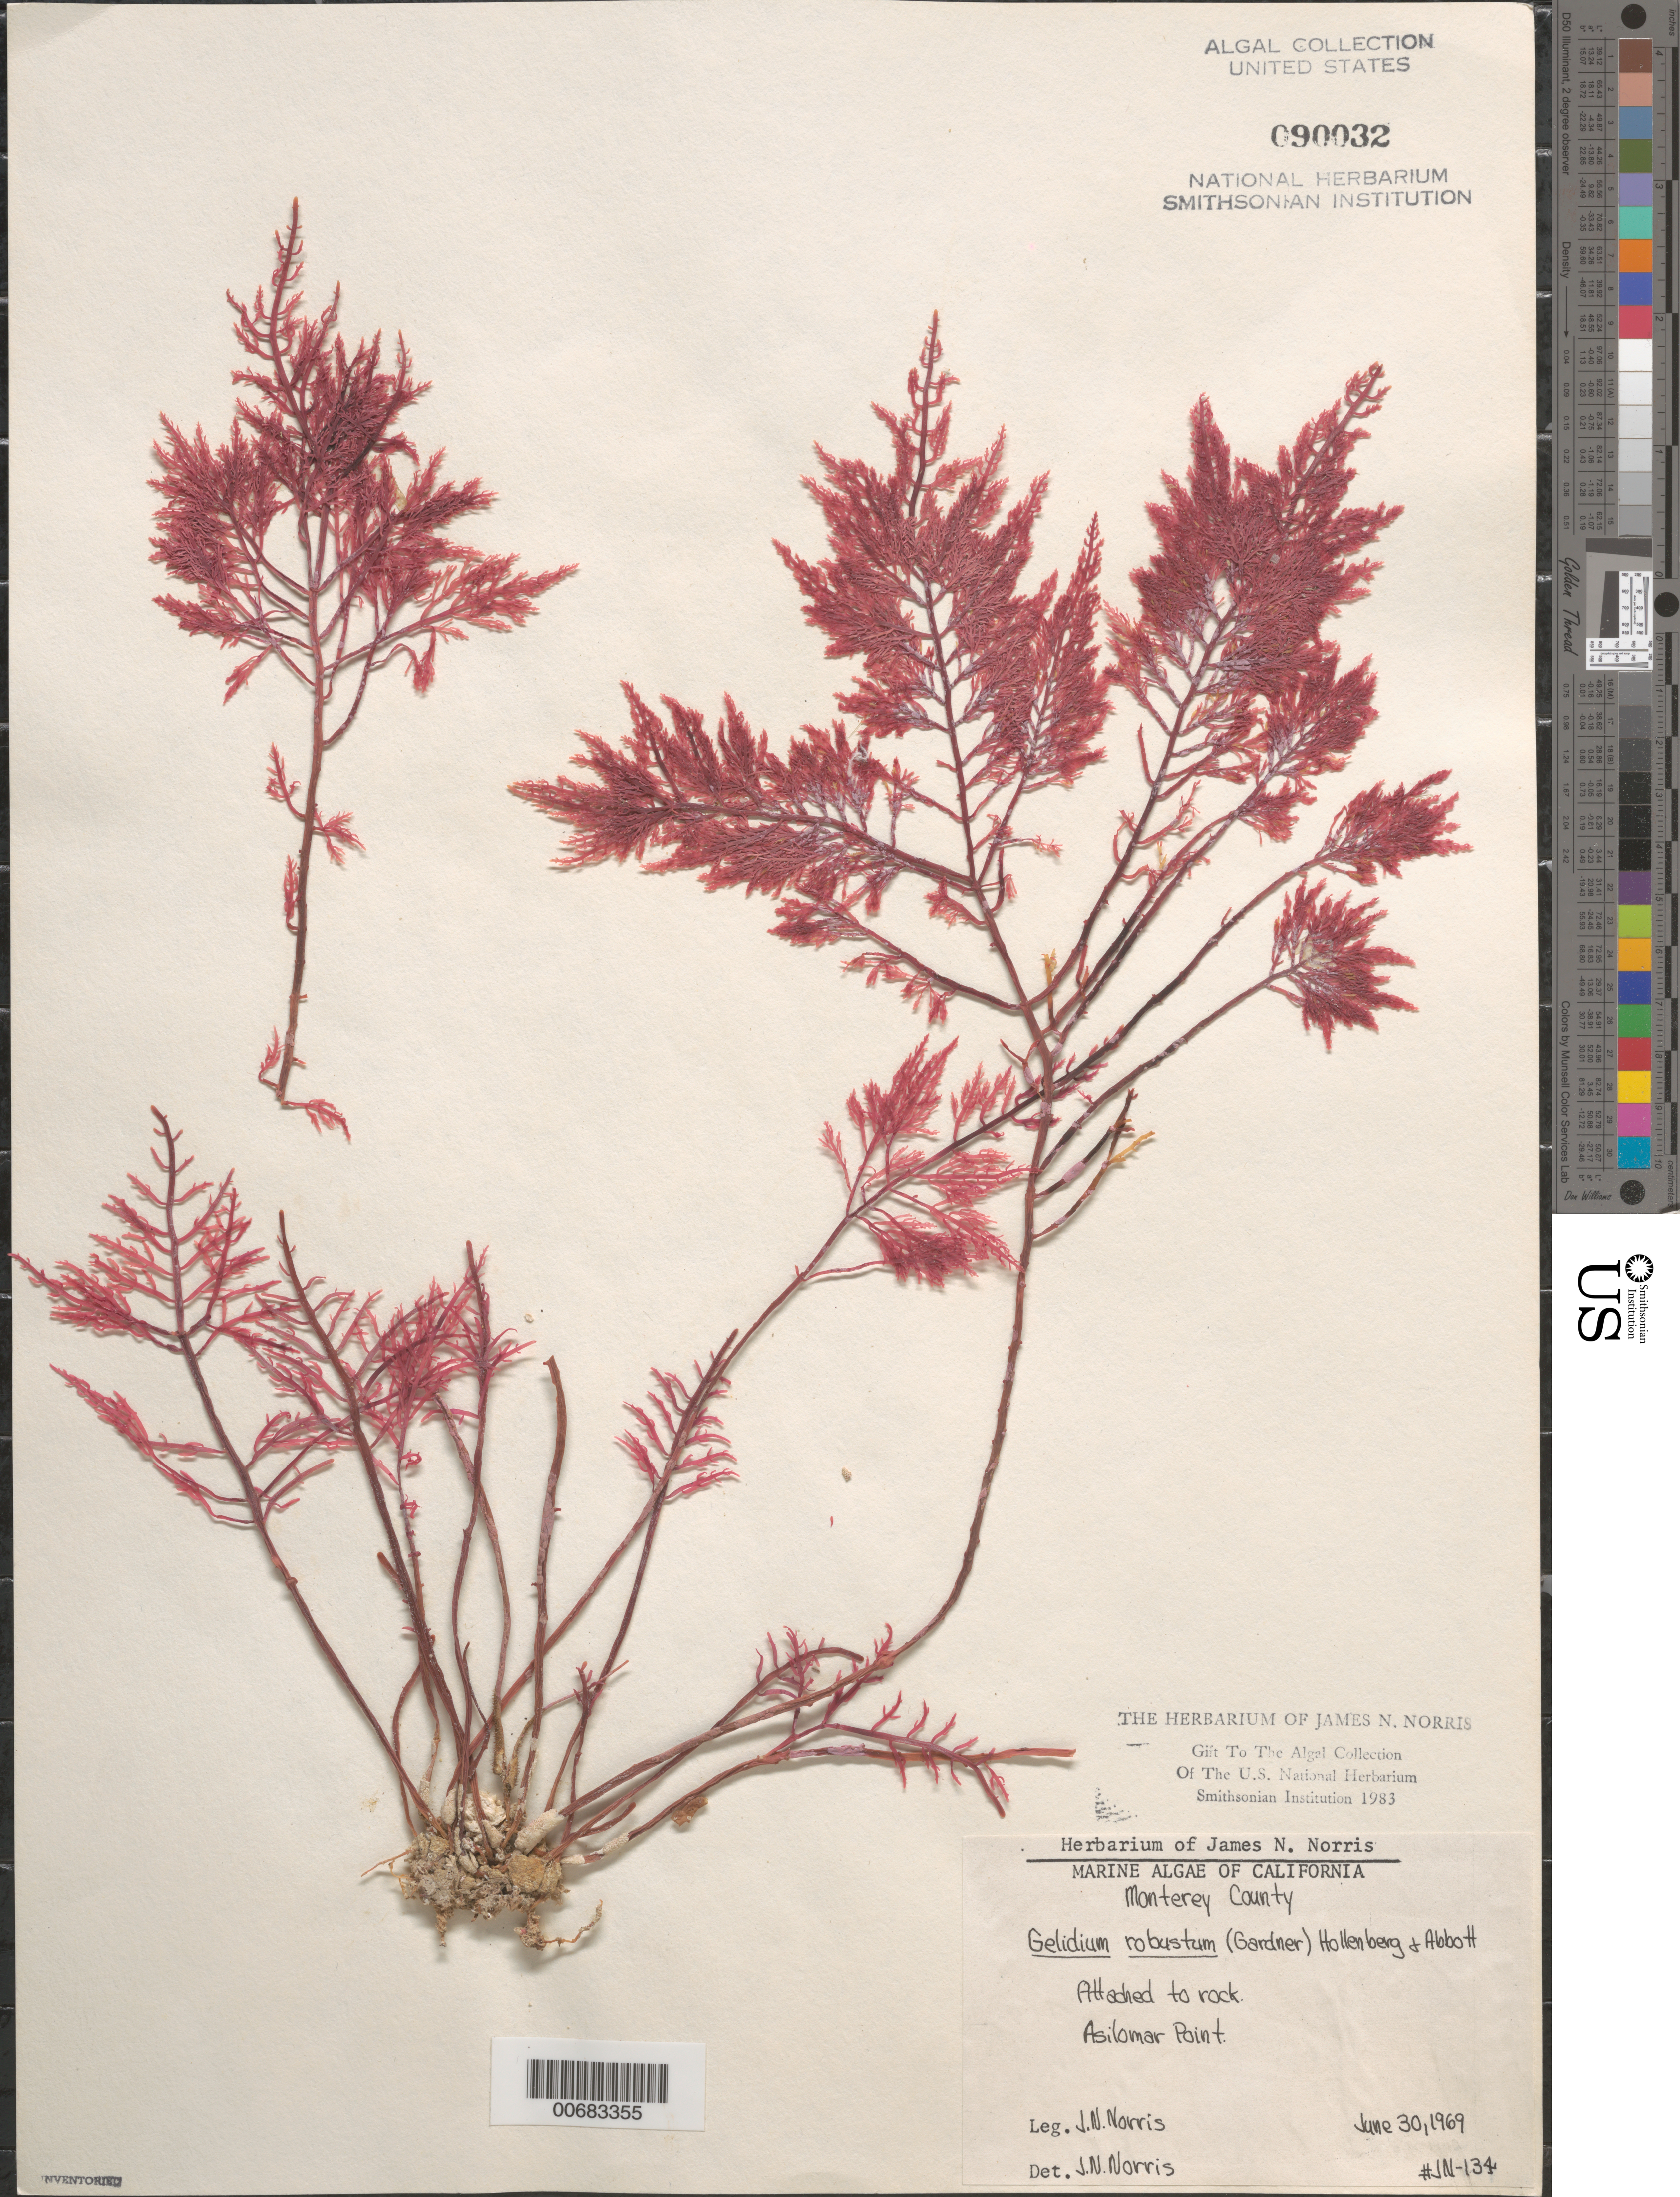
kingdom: Plantae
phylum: Rhodophyta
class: Florideophyceae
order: Gelidiales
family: Gelidiaceae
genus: Gelidium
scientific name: Gelidium robustum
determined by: Norris, James N.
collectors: J. N. Norris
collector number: JN-134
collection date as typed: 30 Jun 1969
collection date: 1969-06-30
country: United States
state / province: California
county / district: Monterey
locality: Asilomar Point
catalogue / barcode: US 90032